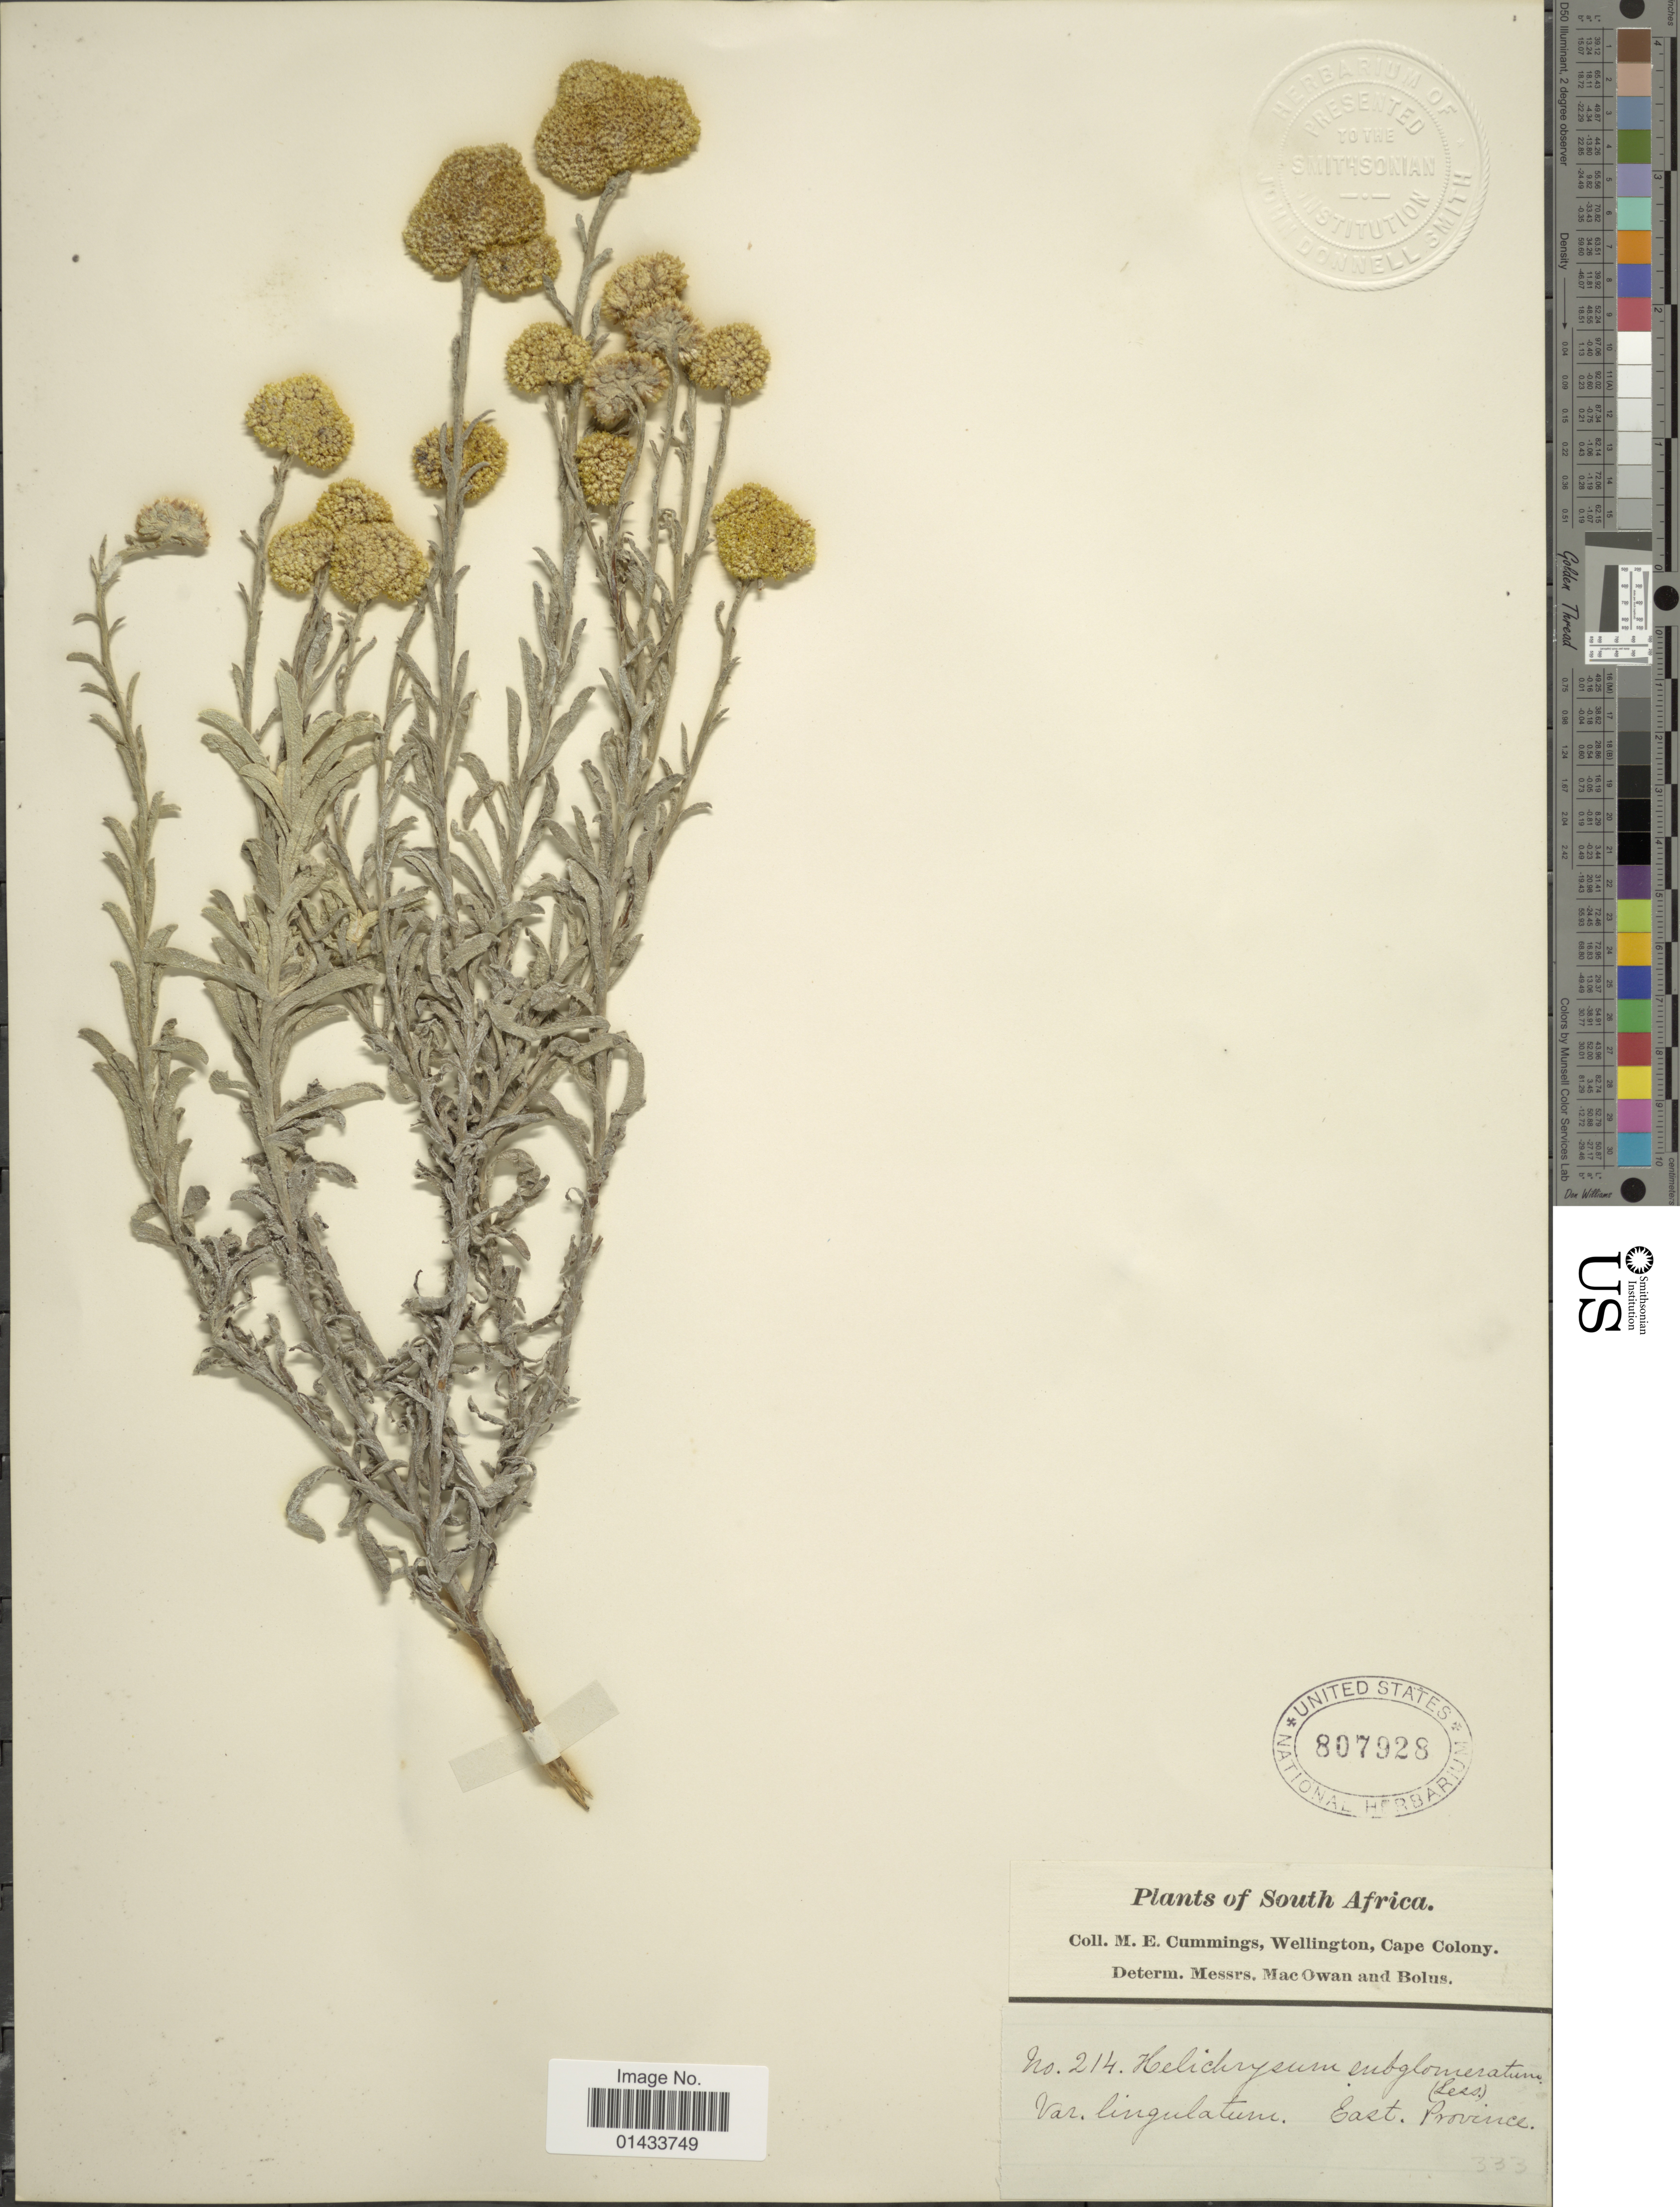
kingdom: Plantae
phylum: Tracheophyta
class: Magnoliopsida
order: Asterales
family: Asteraceae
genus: Helichrysum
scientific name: Helichrysum subglomeratum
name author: Less.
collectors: M. E. Cummings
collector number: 214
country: South Africa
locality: East Province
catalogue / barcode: US 807928